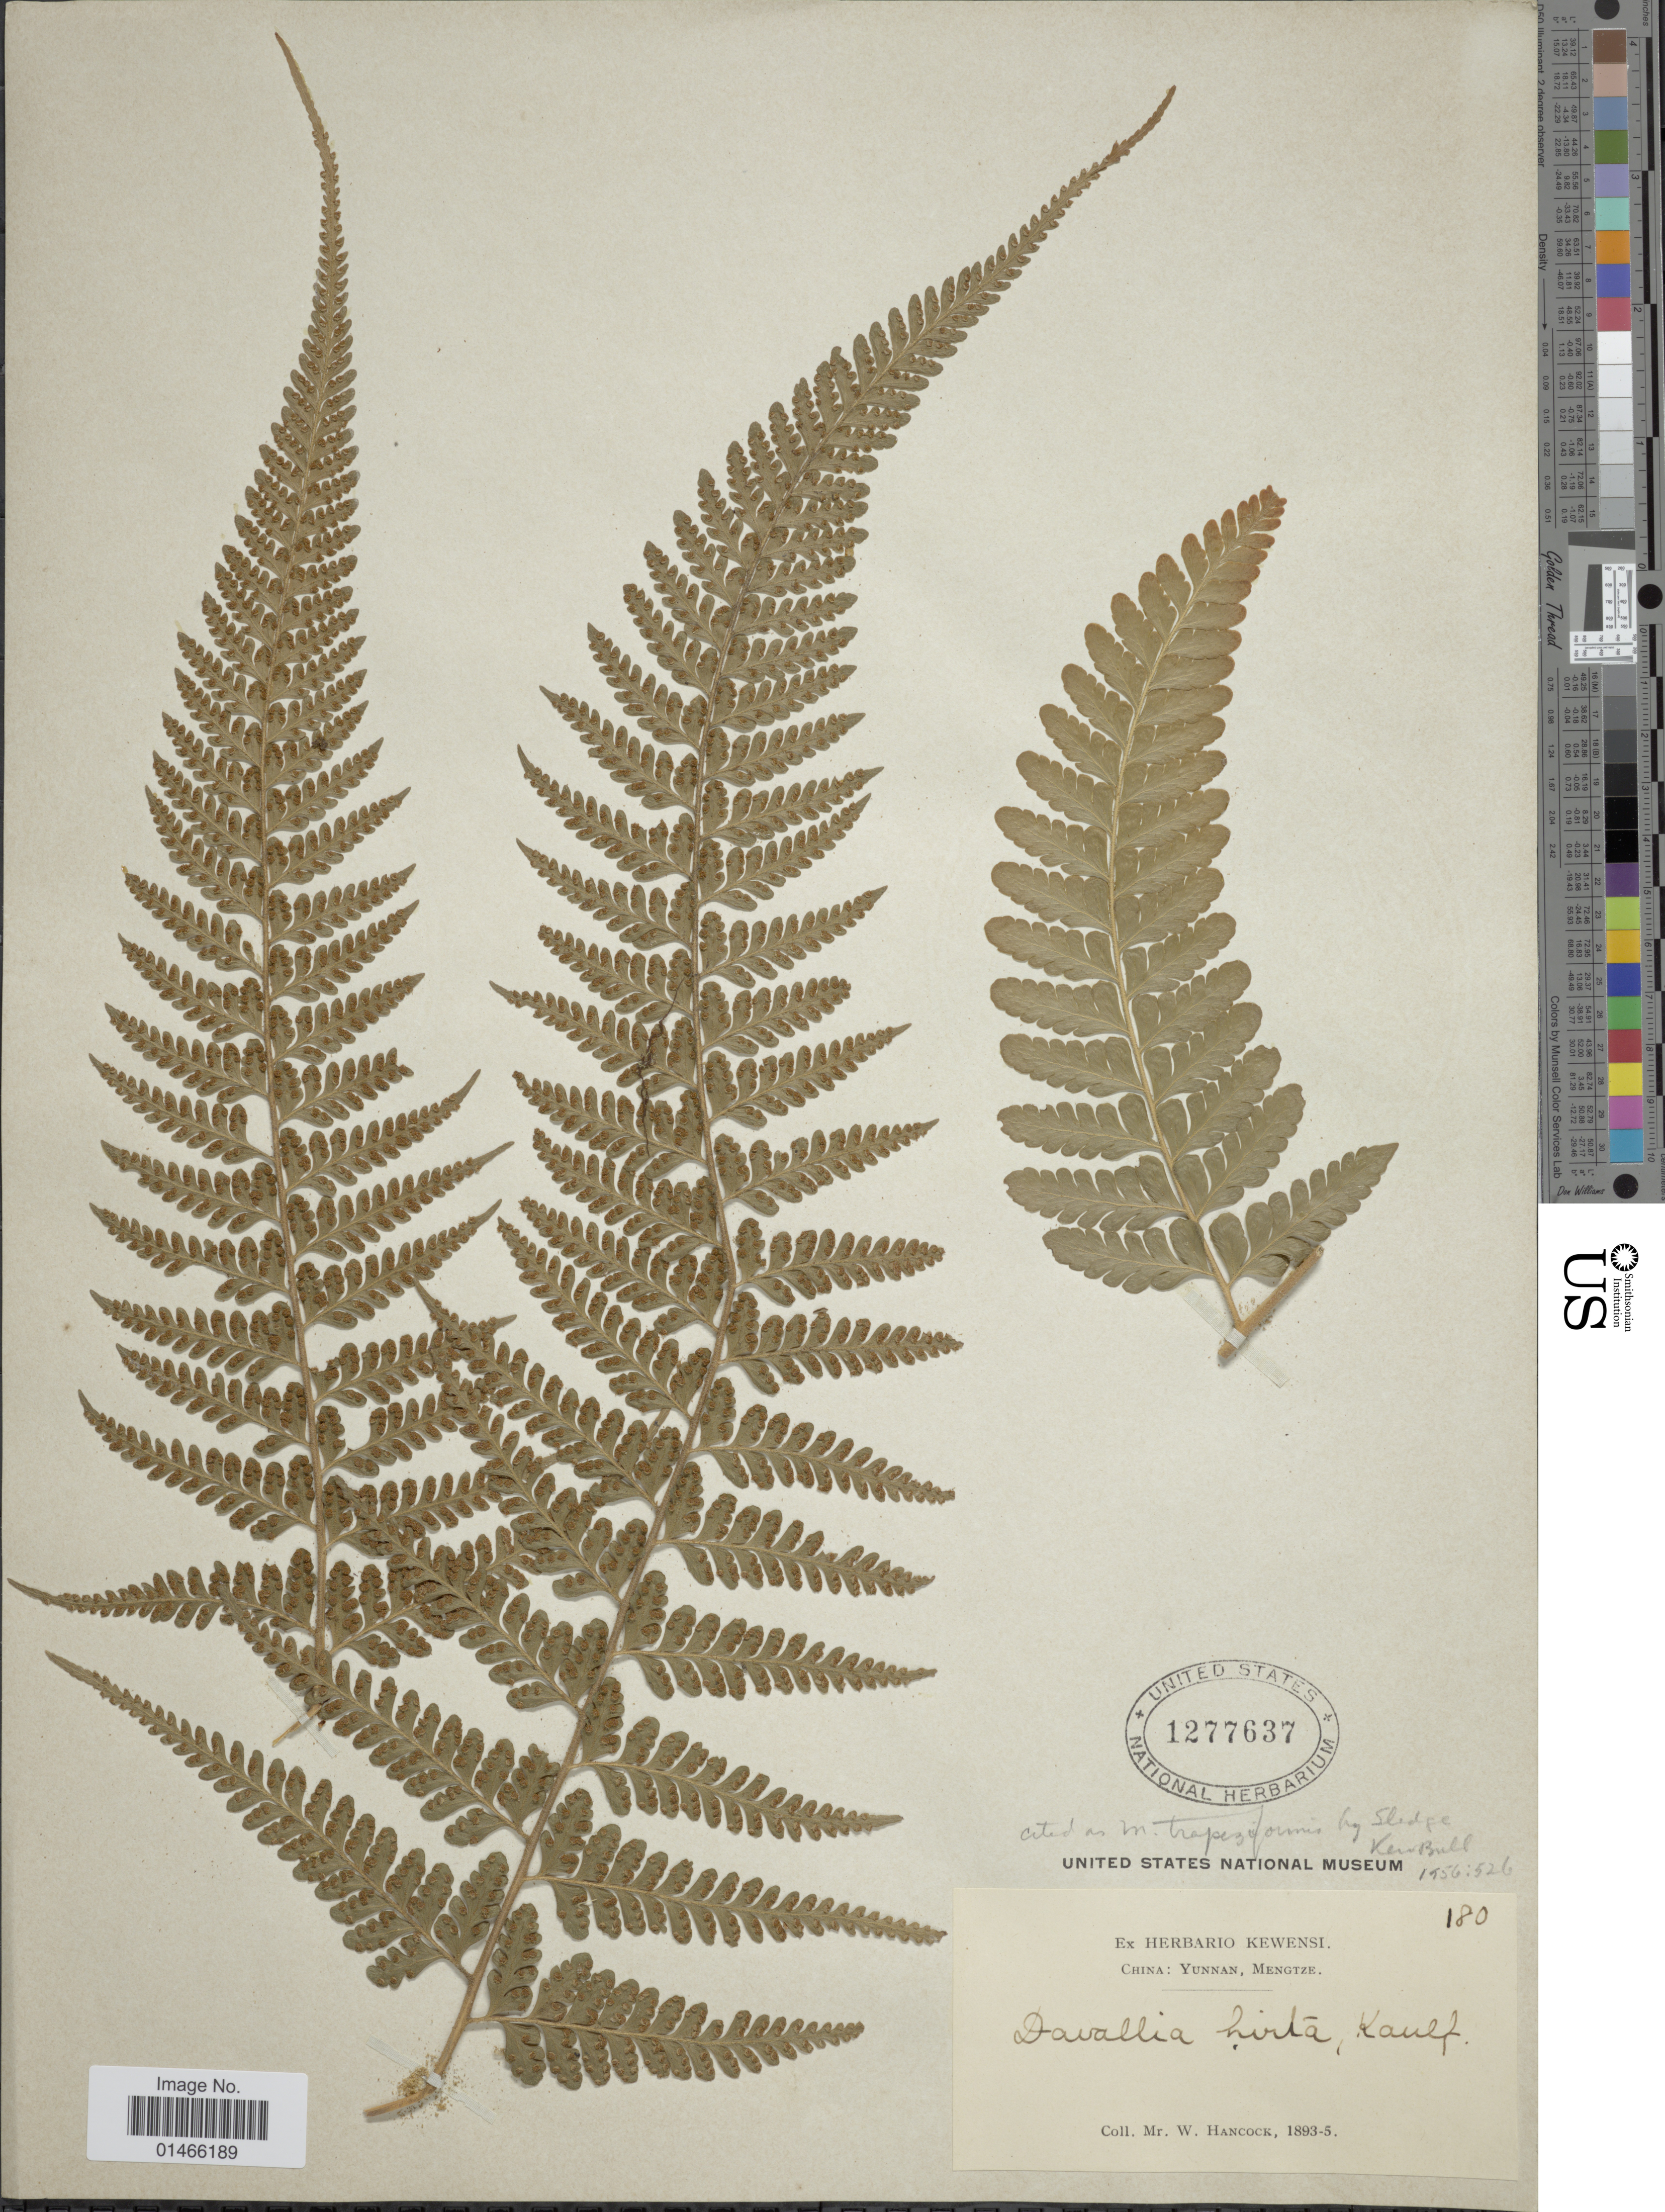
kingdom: Plantae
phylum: Tracheophyta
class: Polypodiopsida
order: Polypodiales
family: Dennstaedtiaceae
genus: Microlepia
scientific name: Microlepia trapeziformis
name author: (Roxb.) Kuhn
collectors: W. Hancock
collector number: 180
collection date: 1893/1895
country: China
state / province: Yunnan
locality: Mengtze.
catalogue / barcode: US 1277637